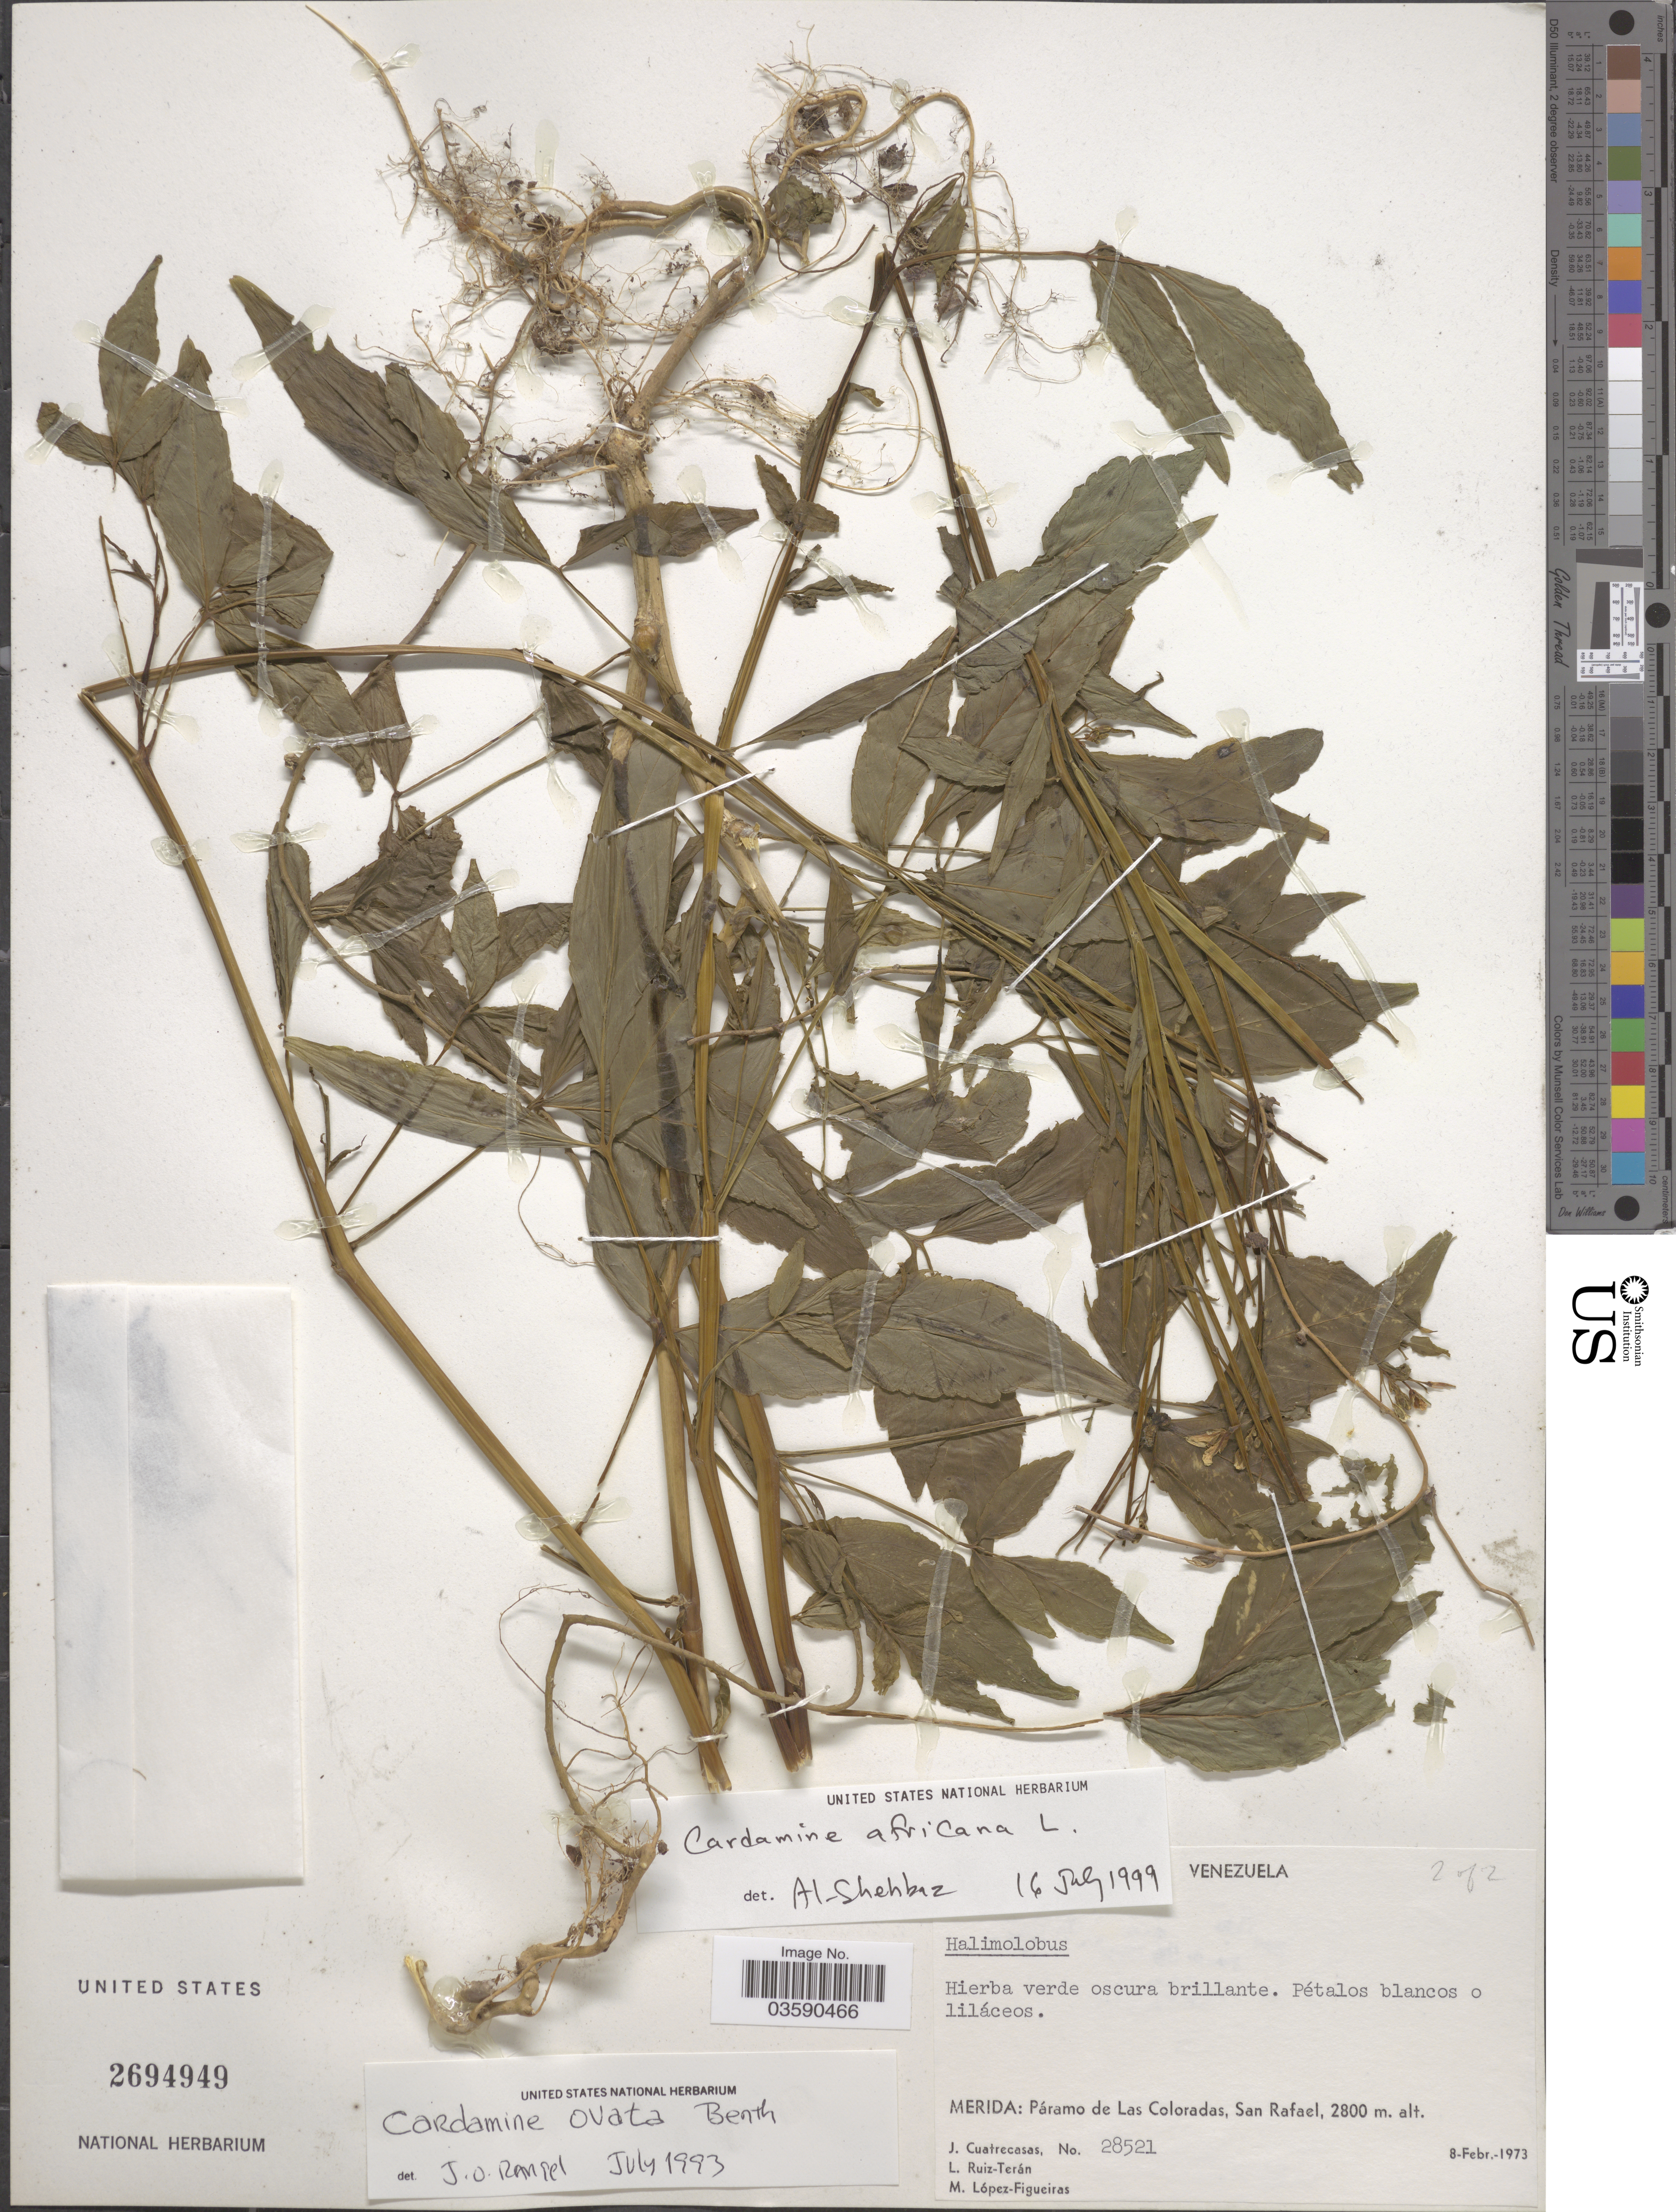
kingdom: Plantae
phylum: Tracheophyta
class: Magnoliopsida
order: Brassicales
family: Brassicaceae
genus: Cardamine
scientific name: Cardamine africana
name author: L.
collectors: J. Cuatrecasas, L. E. Ruíz-Terán & M. Lopéz-F.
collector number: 28521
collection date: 1973-02-08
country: Venezuela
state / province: Mérida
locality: Páramo de Las Coloradas, San Rafael.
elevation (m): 2800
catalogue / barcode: US 2694949